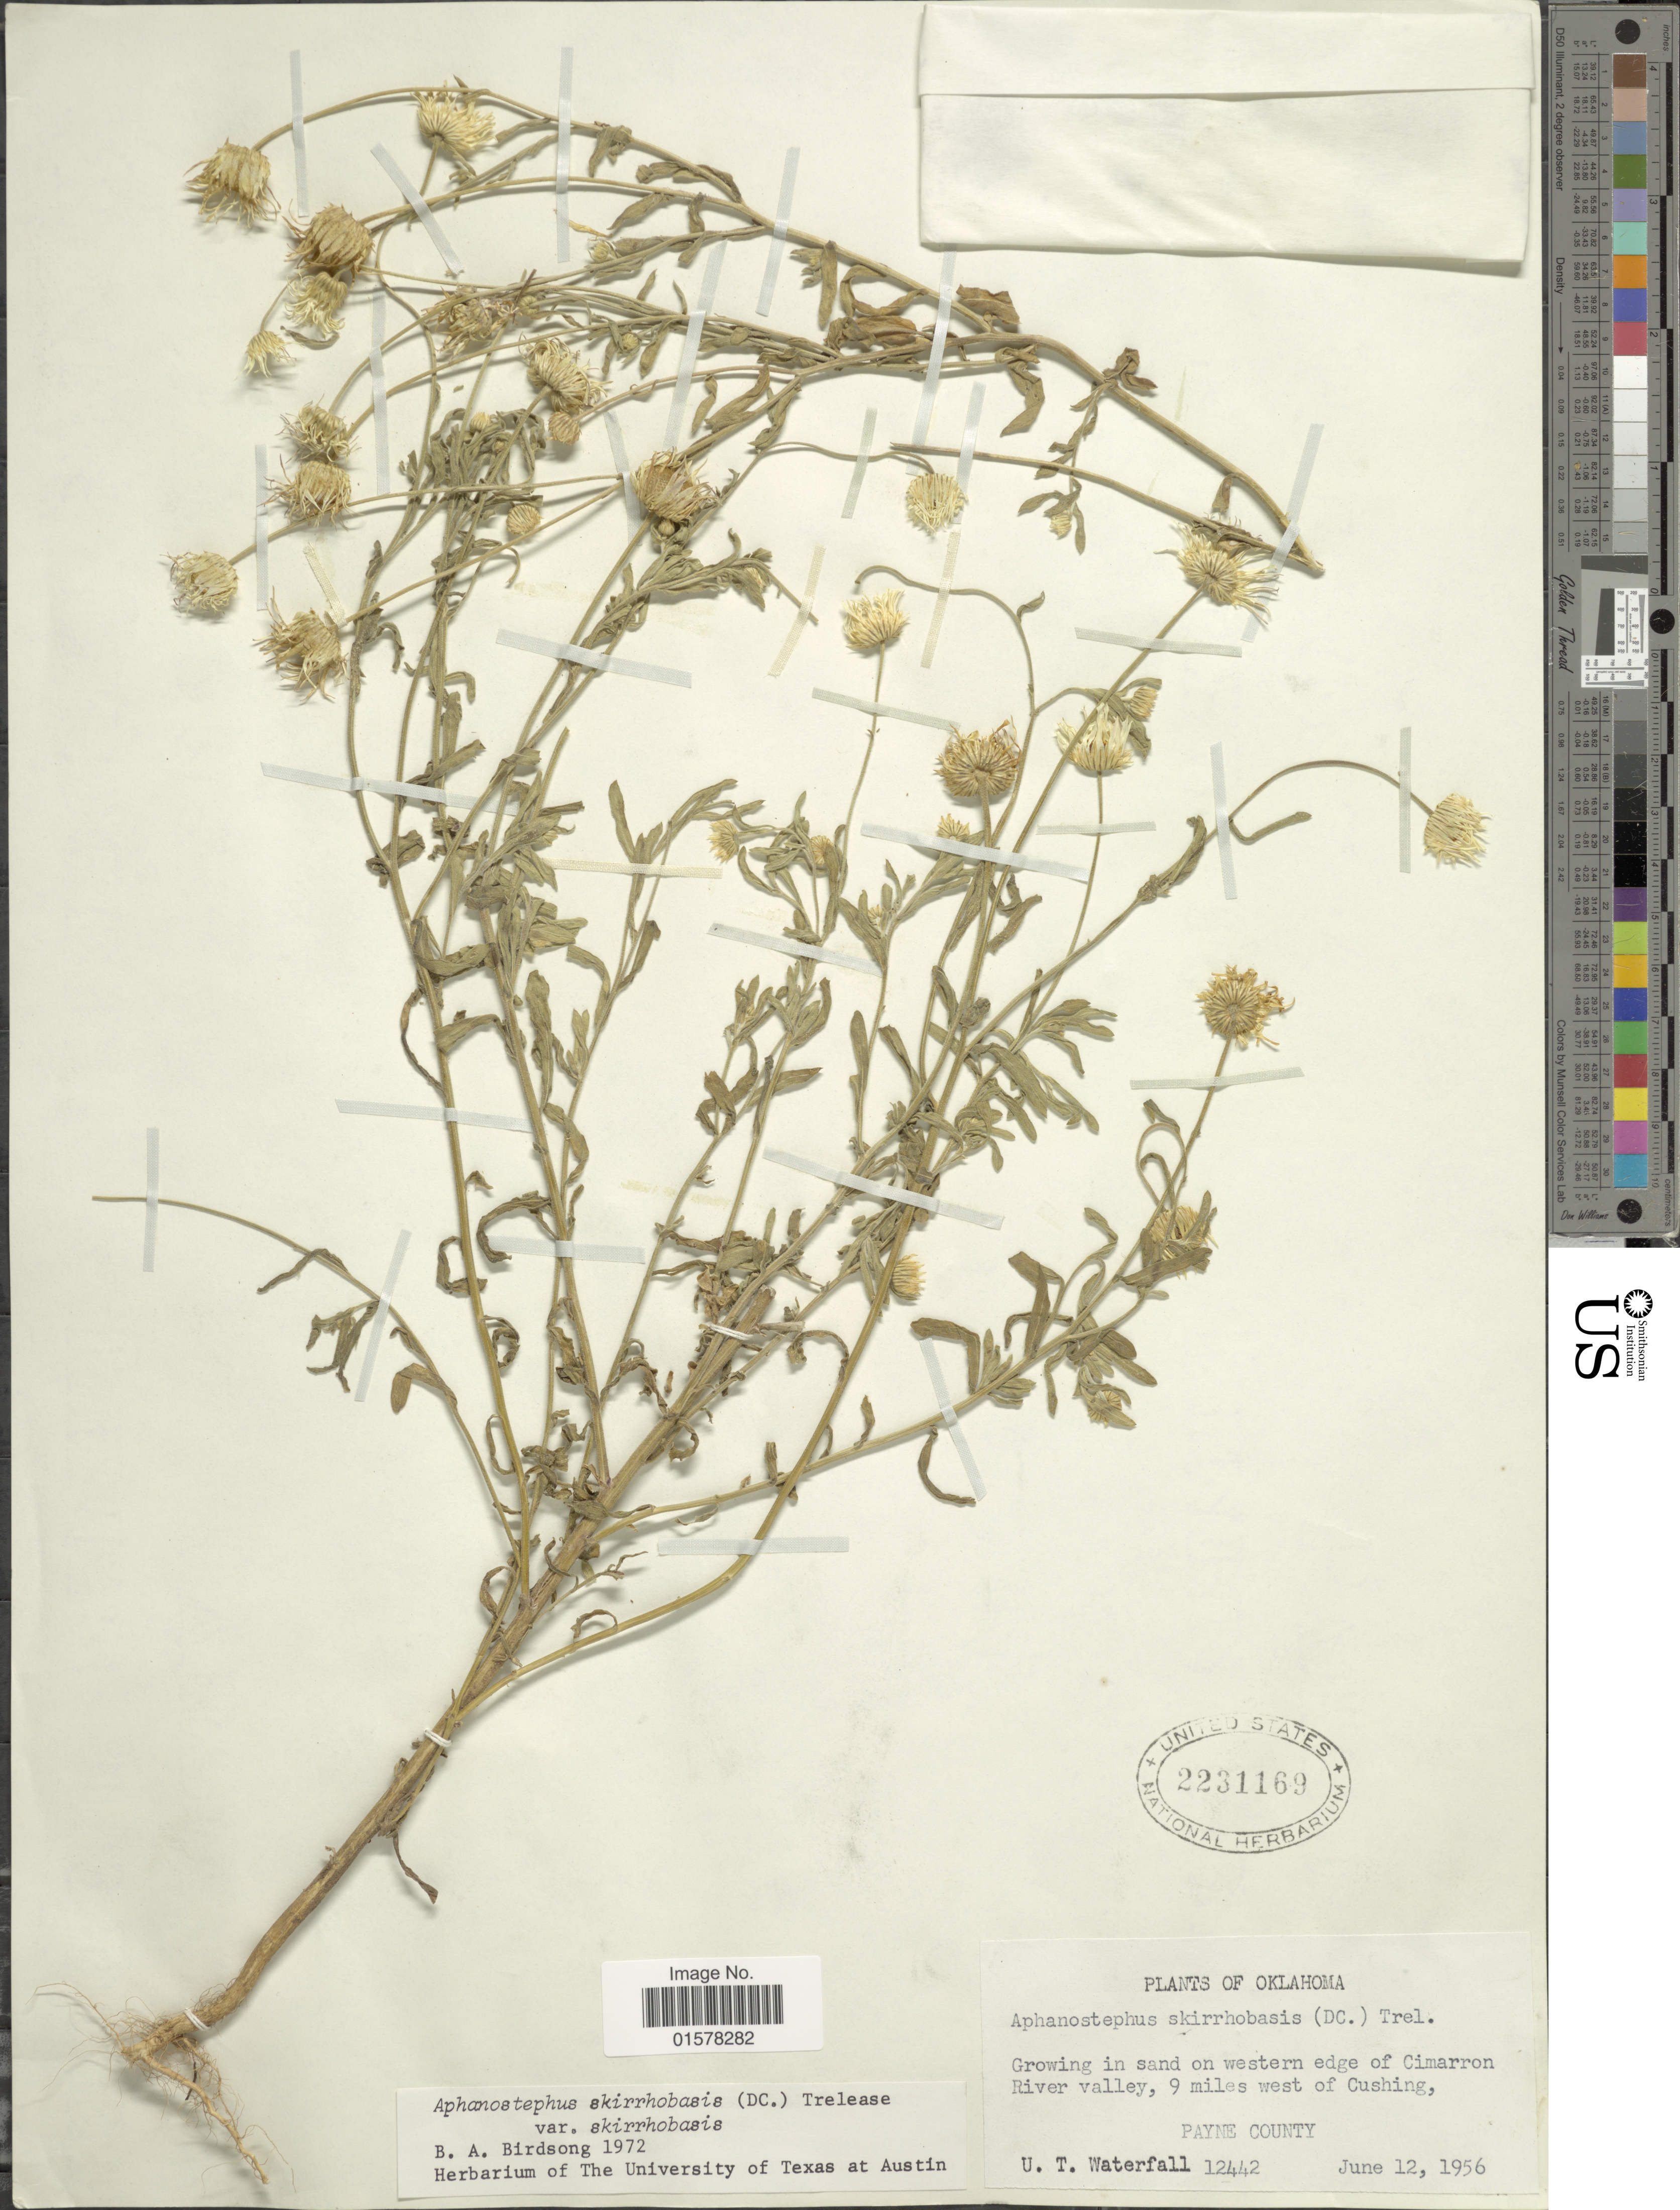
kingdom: Plantae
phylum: Tracheophyta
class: Magnoliopsida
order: Asterales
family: Asteraceae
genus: Aphanostephus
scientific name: Aphanostephus skirrhobasis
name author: (DC.) Trel. ex Coville & Branner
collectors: U. T. Waterfall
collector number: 12442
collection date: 1956-06-12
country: United States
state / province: Oklahoma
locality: Oklahoma. sand on western edge of Cimarron River Valley, 9 miles west of Cushing, Payne County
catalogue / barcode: US 2231169